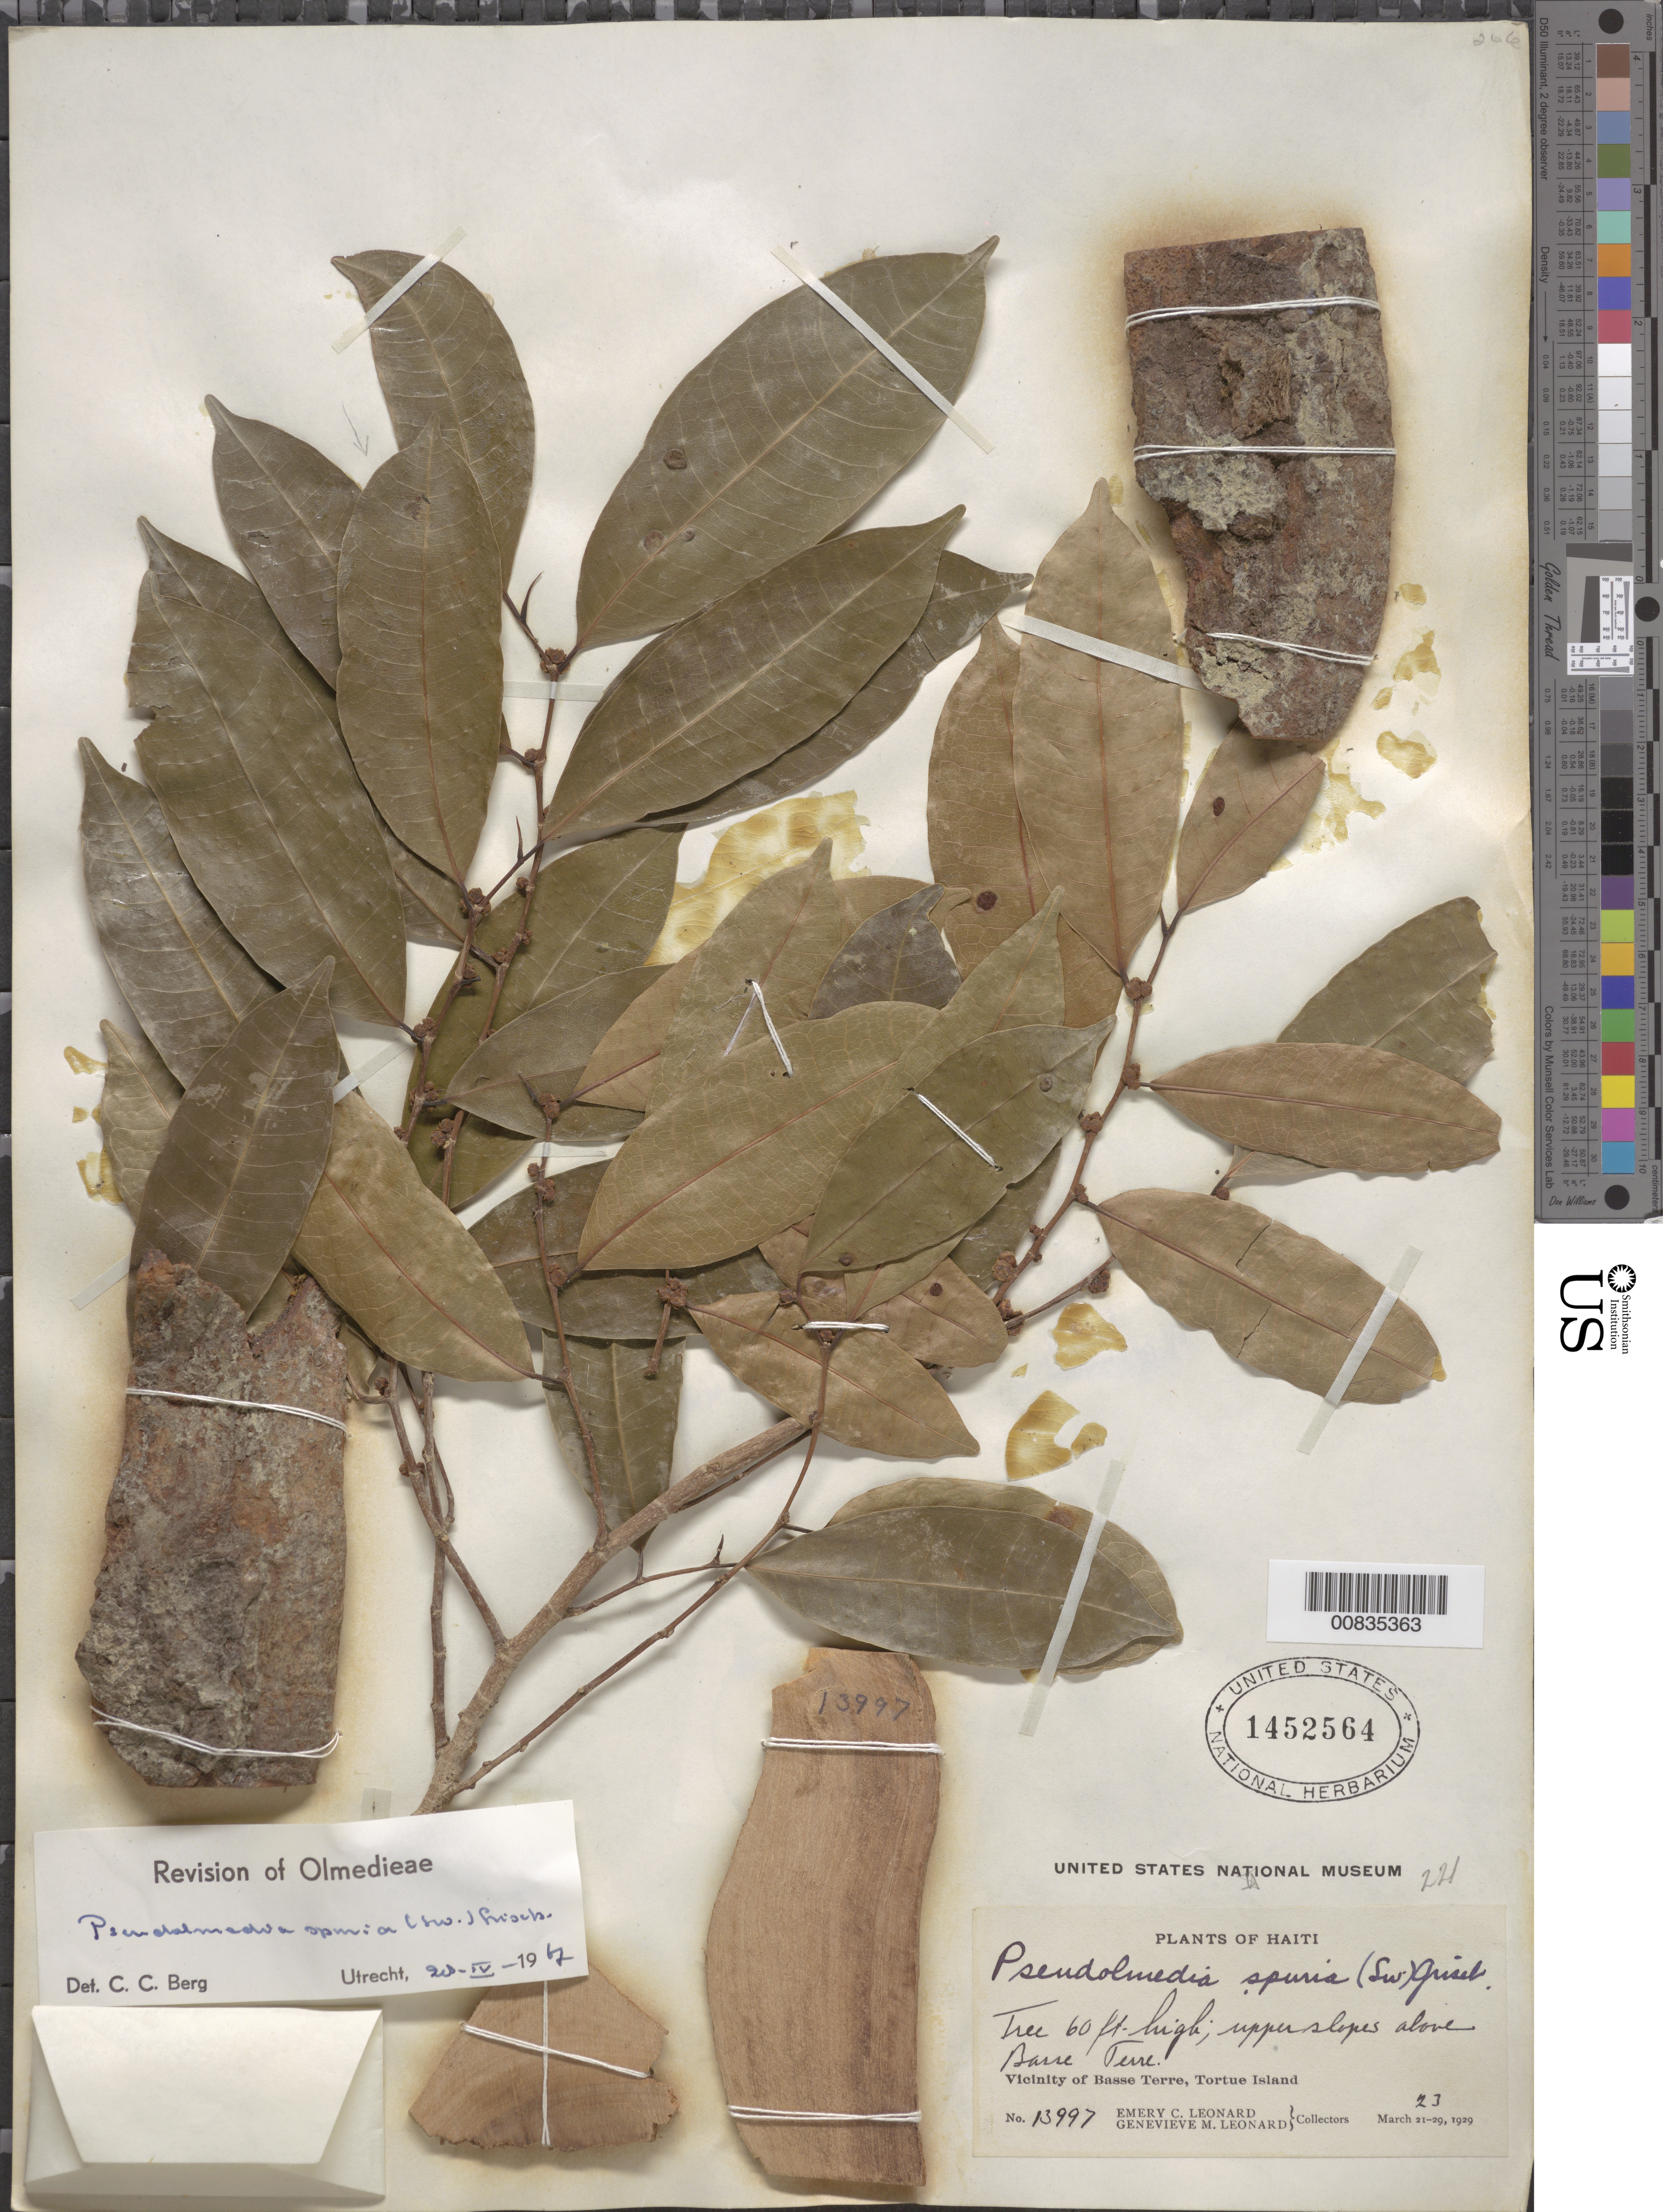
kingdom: Plantae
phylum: Tracheophyta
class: Magnoliopsida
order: Rosales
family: Moraceae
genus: Pseudolmedia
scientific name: Pseudolmedia spuria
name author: (Sw.) Griseb.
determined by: Berg, C. C.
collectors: E. C. Leonard & G. M. Leonard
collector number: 13997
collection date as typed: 23 Mar 1929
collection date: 1929-03-23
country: Haiti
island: Île de Tortue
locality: Upper slopes above Basse Terre.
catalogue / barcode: US 1452564